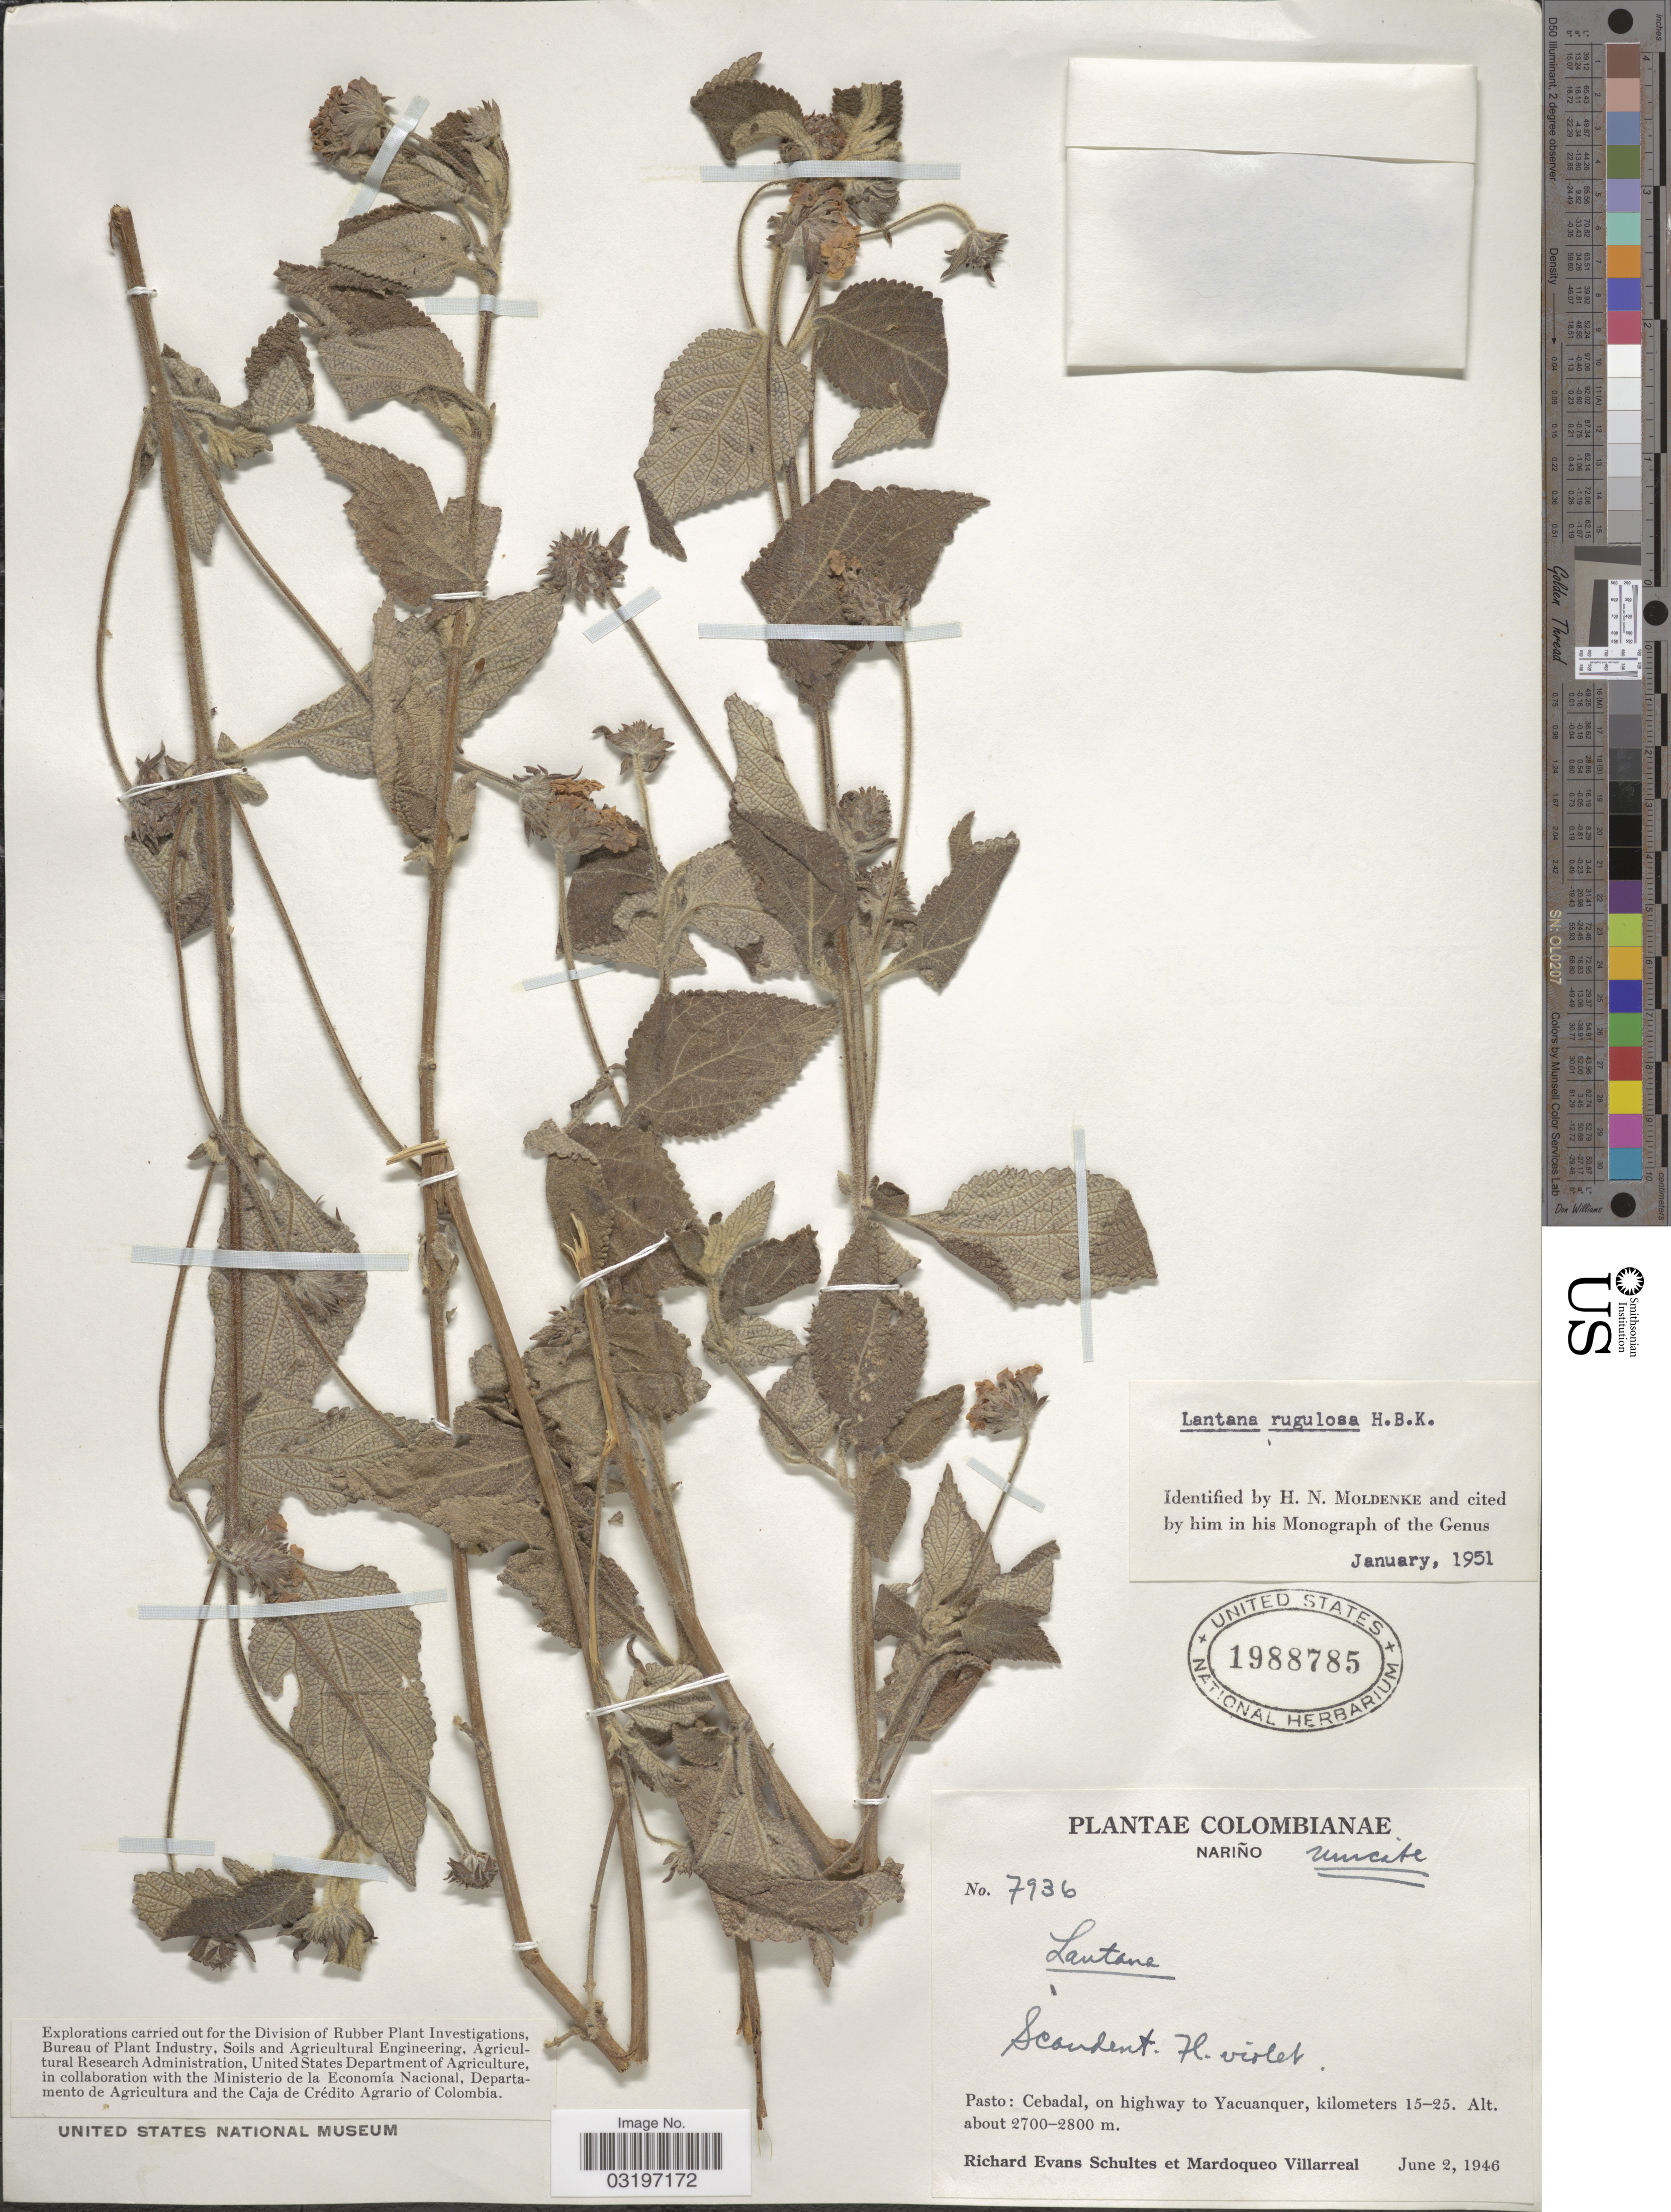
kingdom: Plantae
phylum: Tracheophyta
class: Magnoliopsida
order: Lamiales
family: Verbenaceae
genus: Lantana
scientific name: Lantana rugulosa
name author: Kunth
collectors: R. E. Schultes & M. Villarreal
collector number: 7936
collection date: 1946-06-02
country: Colombia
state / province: Nariño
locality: Pasto: Cebadal, on highway to Yacuanquer, kilometers 15-25.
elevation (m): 2700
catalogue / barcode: US 1988785